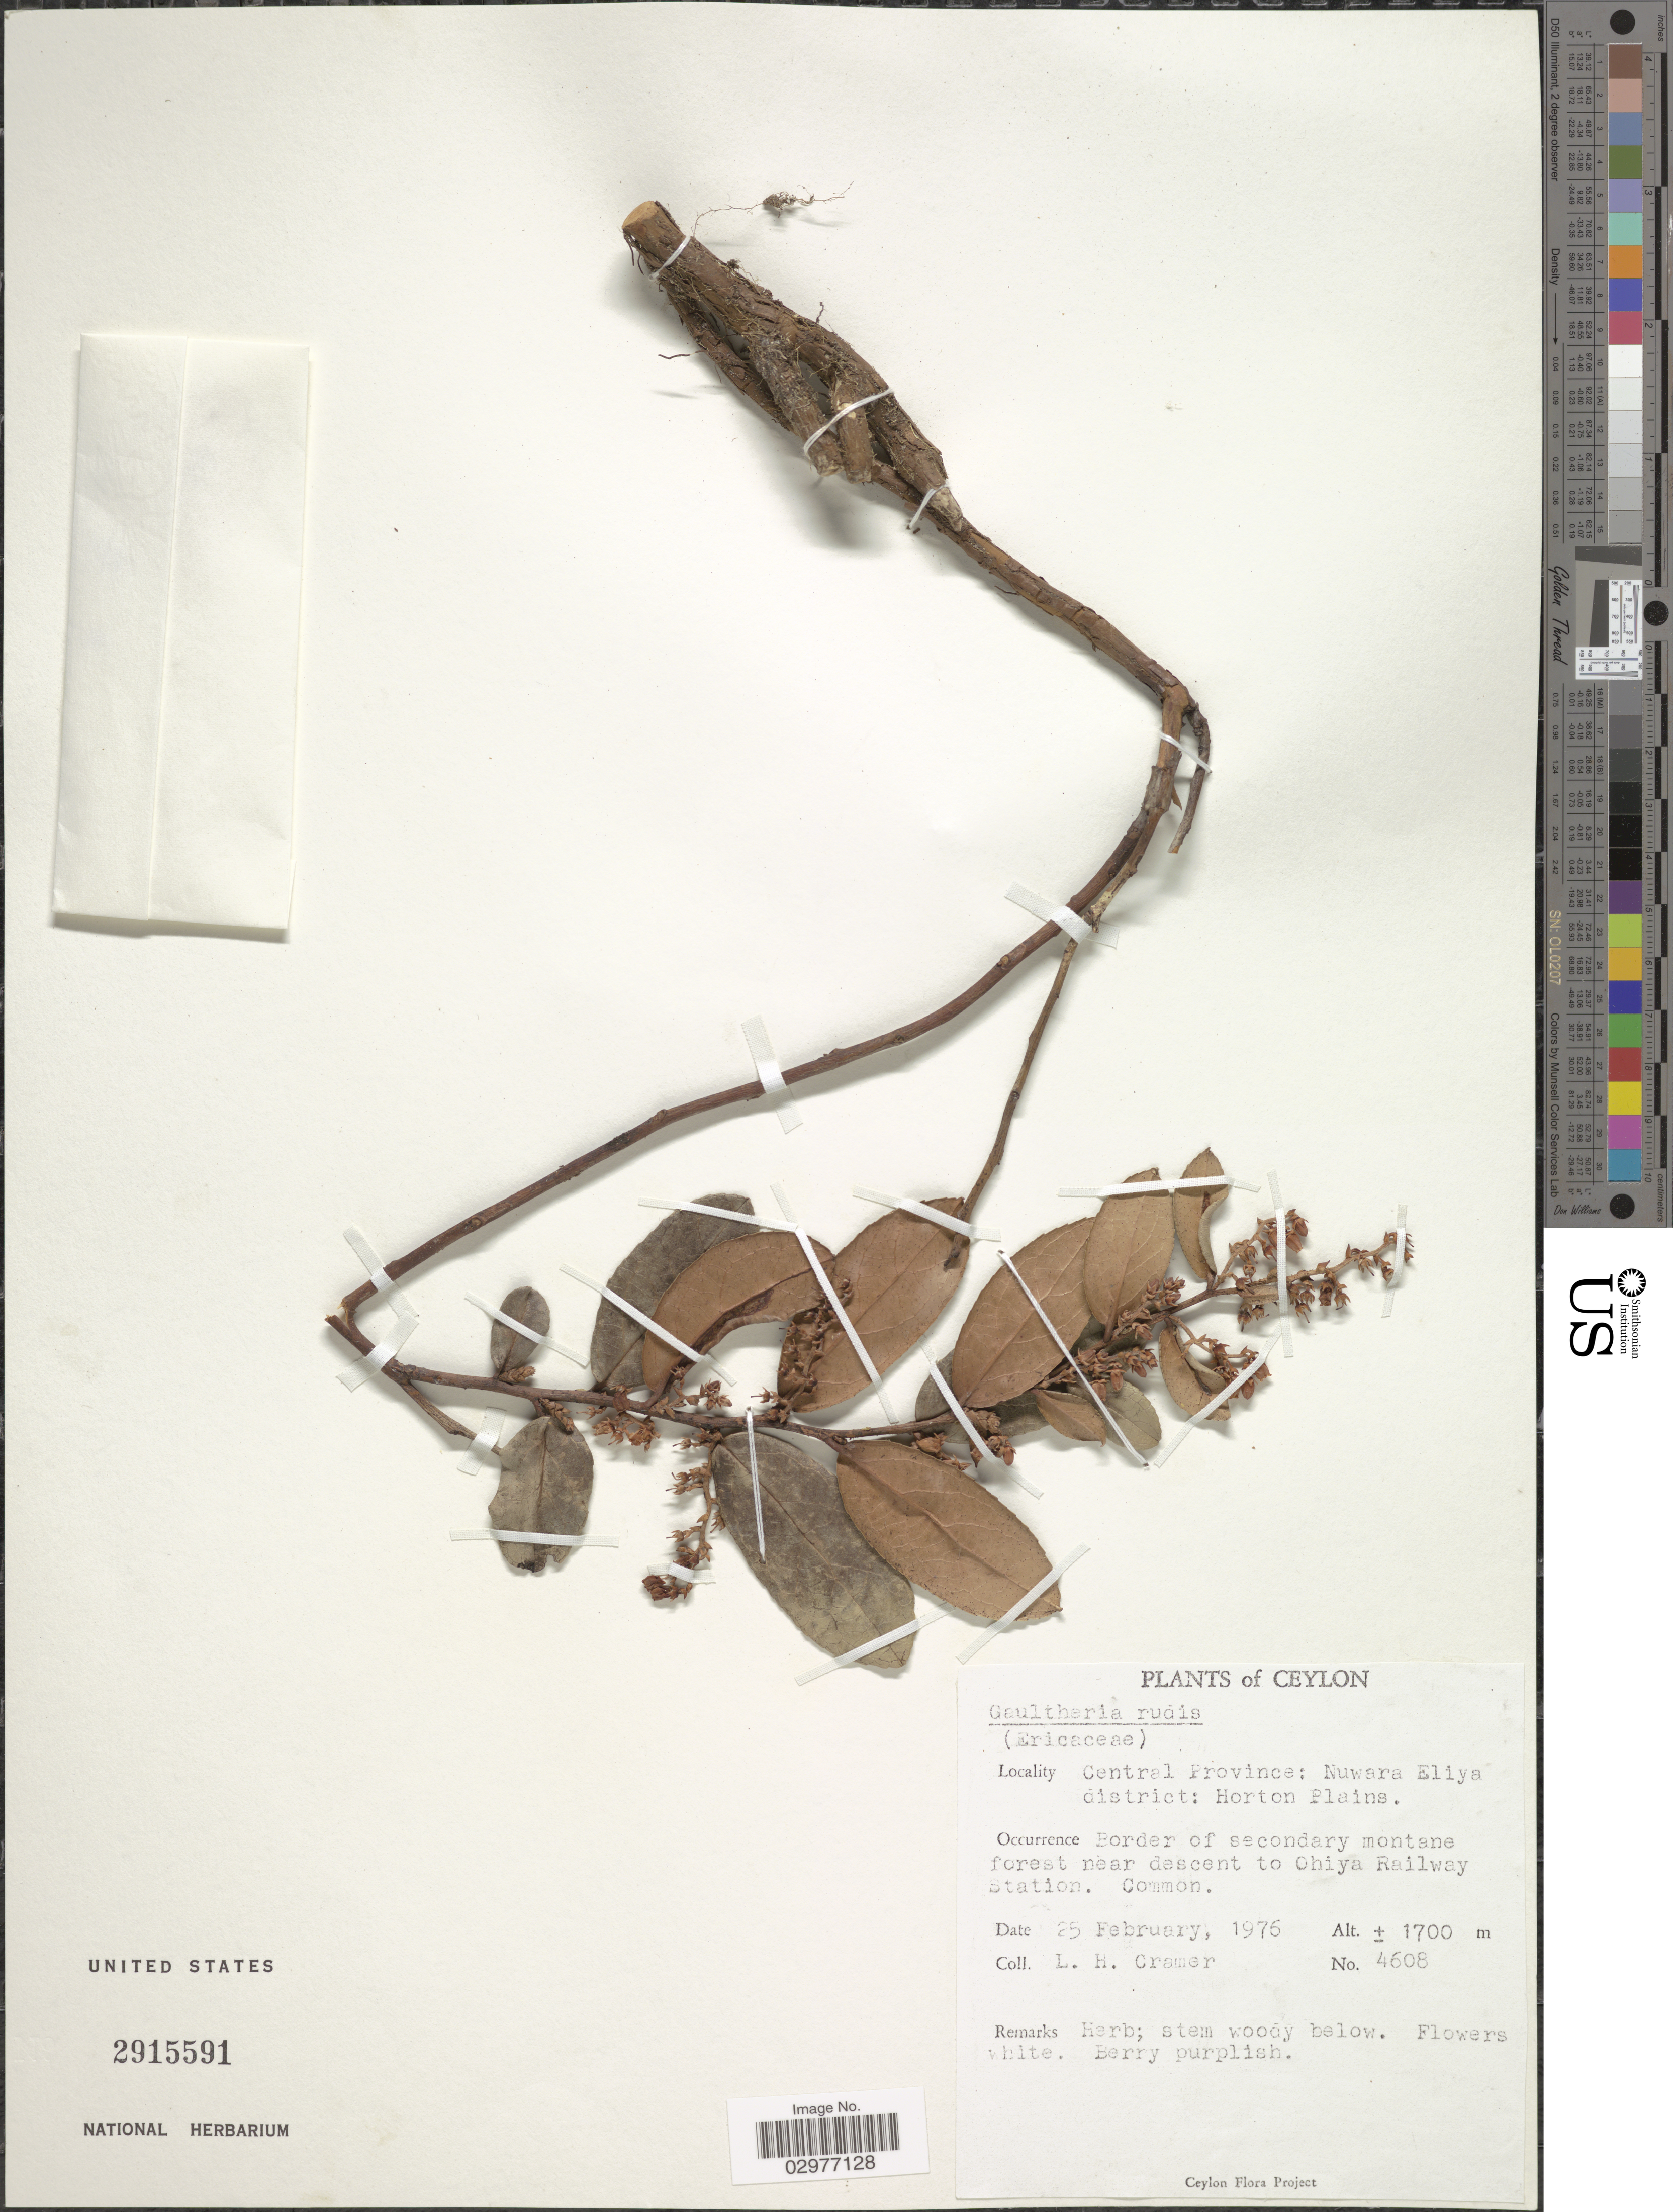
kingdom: Plantae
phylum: Tracheophyta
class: Magnoliopsida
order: Ericales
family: Ericaceae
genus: Gaultheria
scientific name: Gaultheria leschenaultii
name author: DC.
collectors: L. H. Cramer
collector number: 4608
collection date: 1976-02-25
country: Sri Lanka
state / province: Central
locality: Nuwara Eliya district: Horton Plains. Border of secondary montane forest near descent to Ohiya Railway Station.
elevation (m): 1700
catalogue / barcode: US 2915591